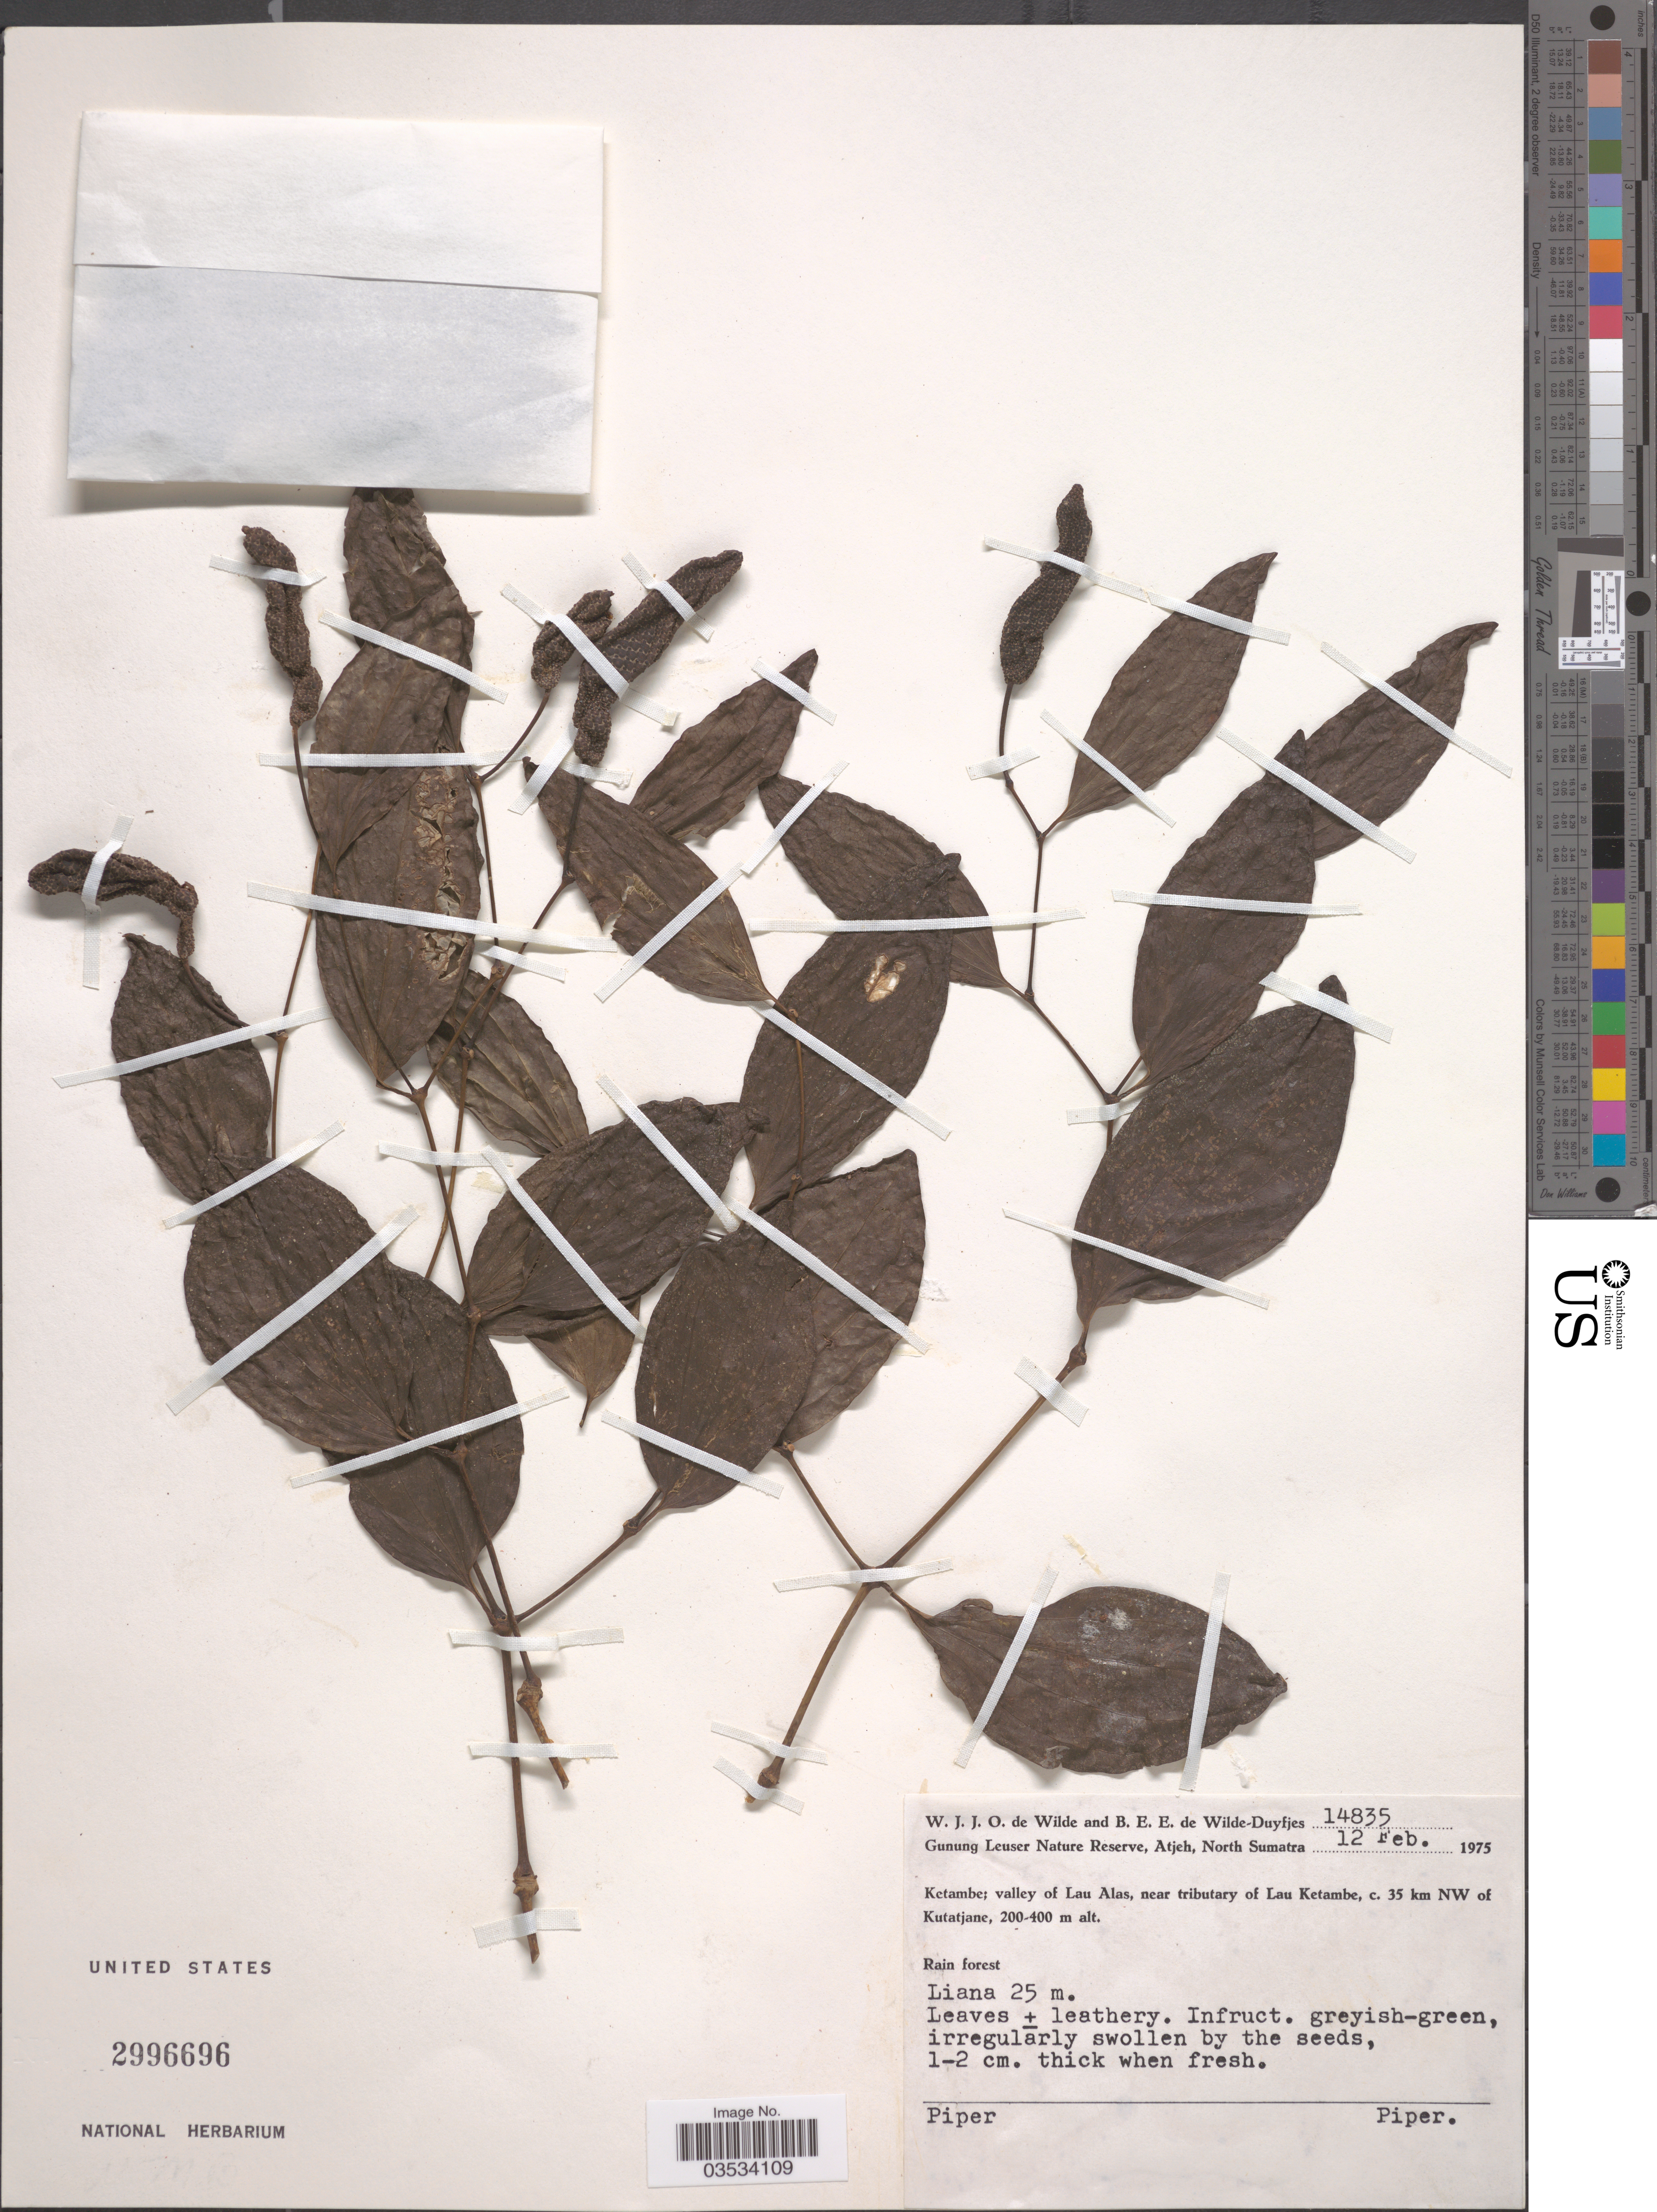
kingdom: Plantae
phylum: Tracheophyta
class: Magnoliopsida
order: Piperales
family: Piperaceae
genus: Piper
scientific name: Piper sp.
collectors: W. J. de Wilde & B. E. de Wilde-Duyfjes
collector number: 14835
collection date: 1975-02-12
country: Indonesia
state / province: Sumatra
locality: Gunung Leuser Nature Reserve, Atjeh, North Sumatra. Ketambe; valley of Lau Alas, near tributary of Lau Ketambe, c. 35 km NW of Kutatjane.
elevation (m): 200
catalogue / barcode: US 2996696